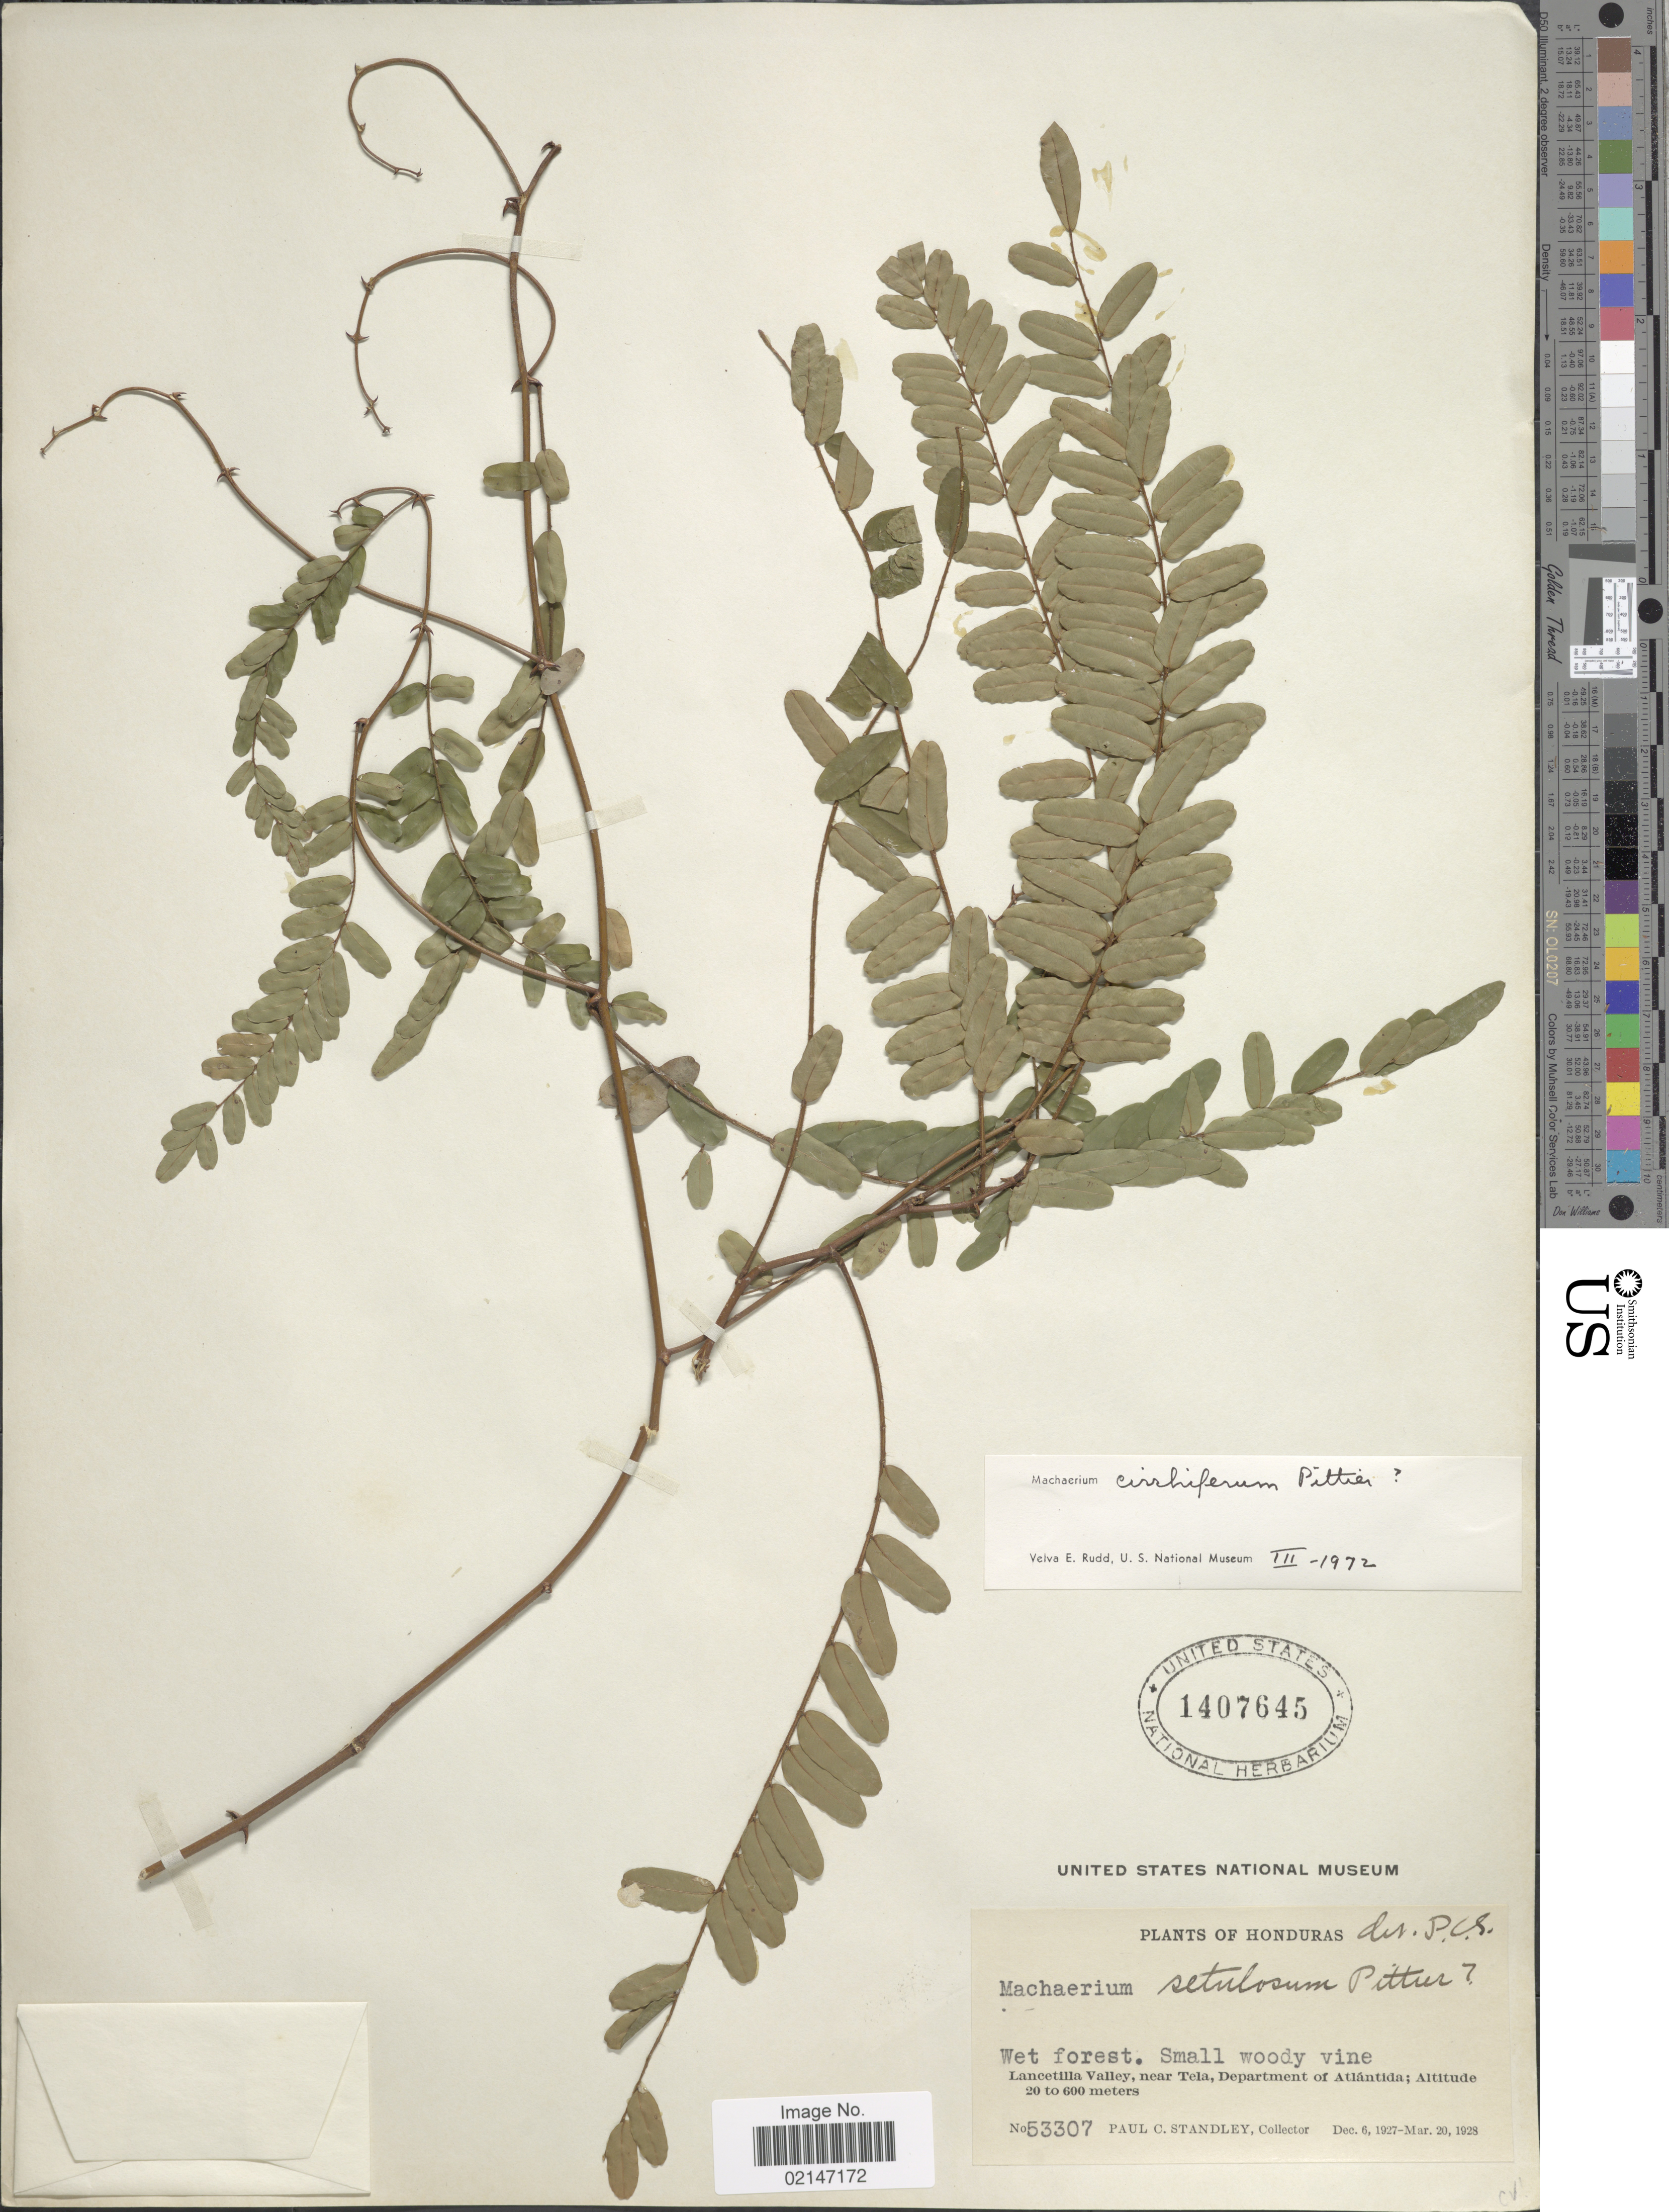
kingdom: Plantae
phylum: Tracheophyta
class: Magnoliopsida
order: Fabales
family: Fabaceae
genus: Machaerium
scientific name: Machaerium cirrhiferum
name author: Pittier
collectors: P. C. Standley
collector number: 53307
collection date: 1927-12-06/1928-03-20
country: Honduras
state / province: Atlántida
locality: Small woody vine. Lancetilla Valley, near Tela, Department of Atlántida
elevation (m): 20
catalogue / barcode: US 1407645